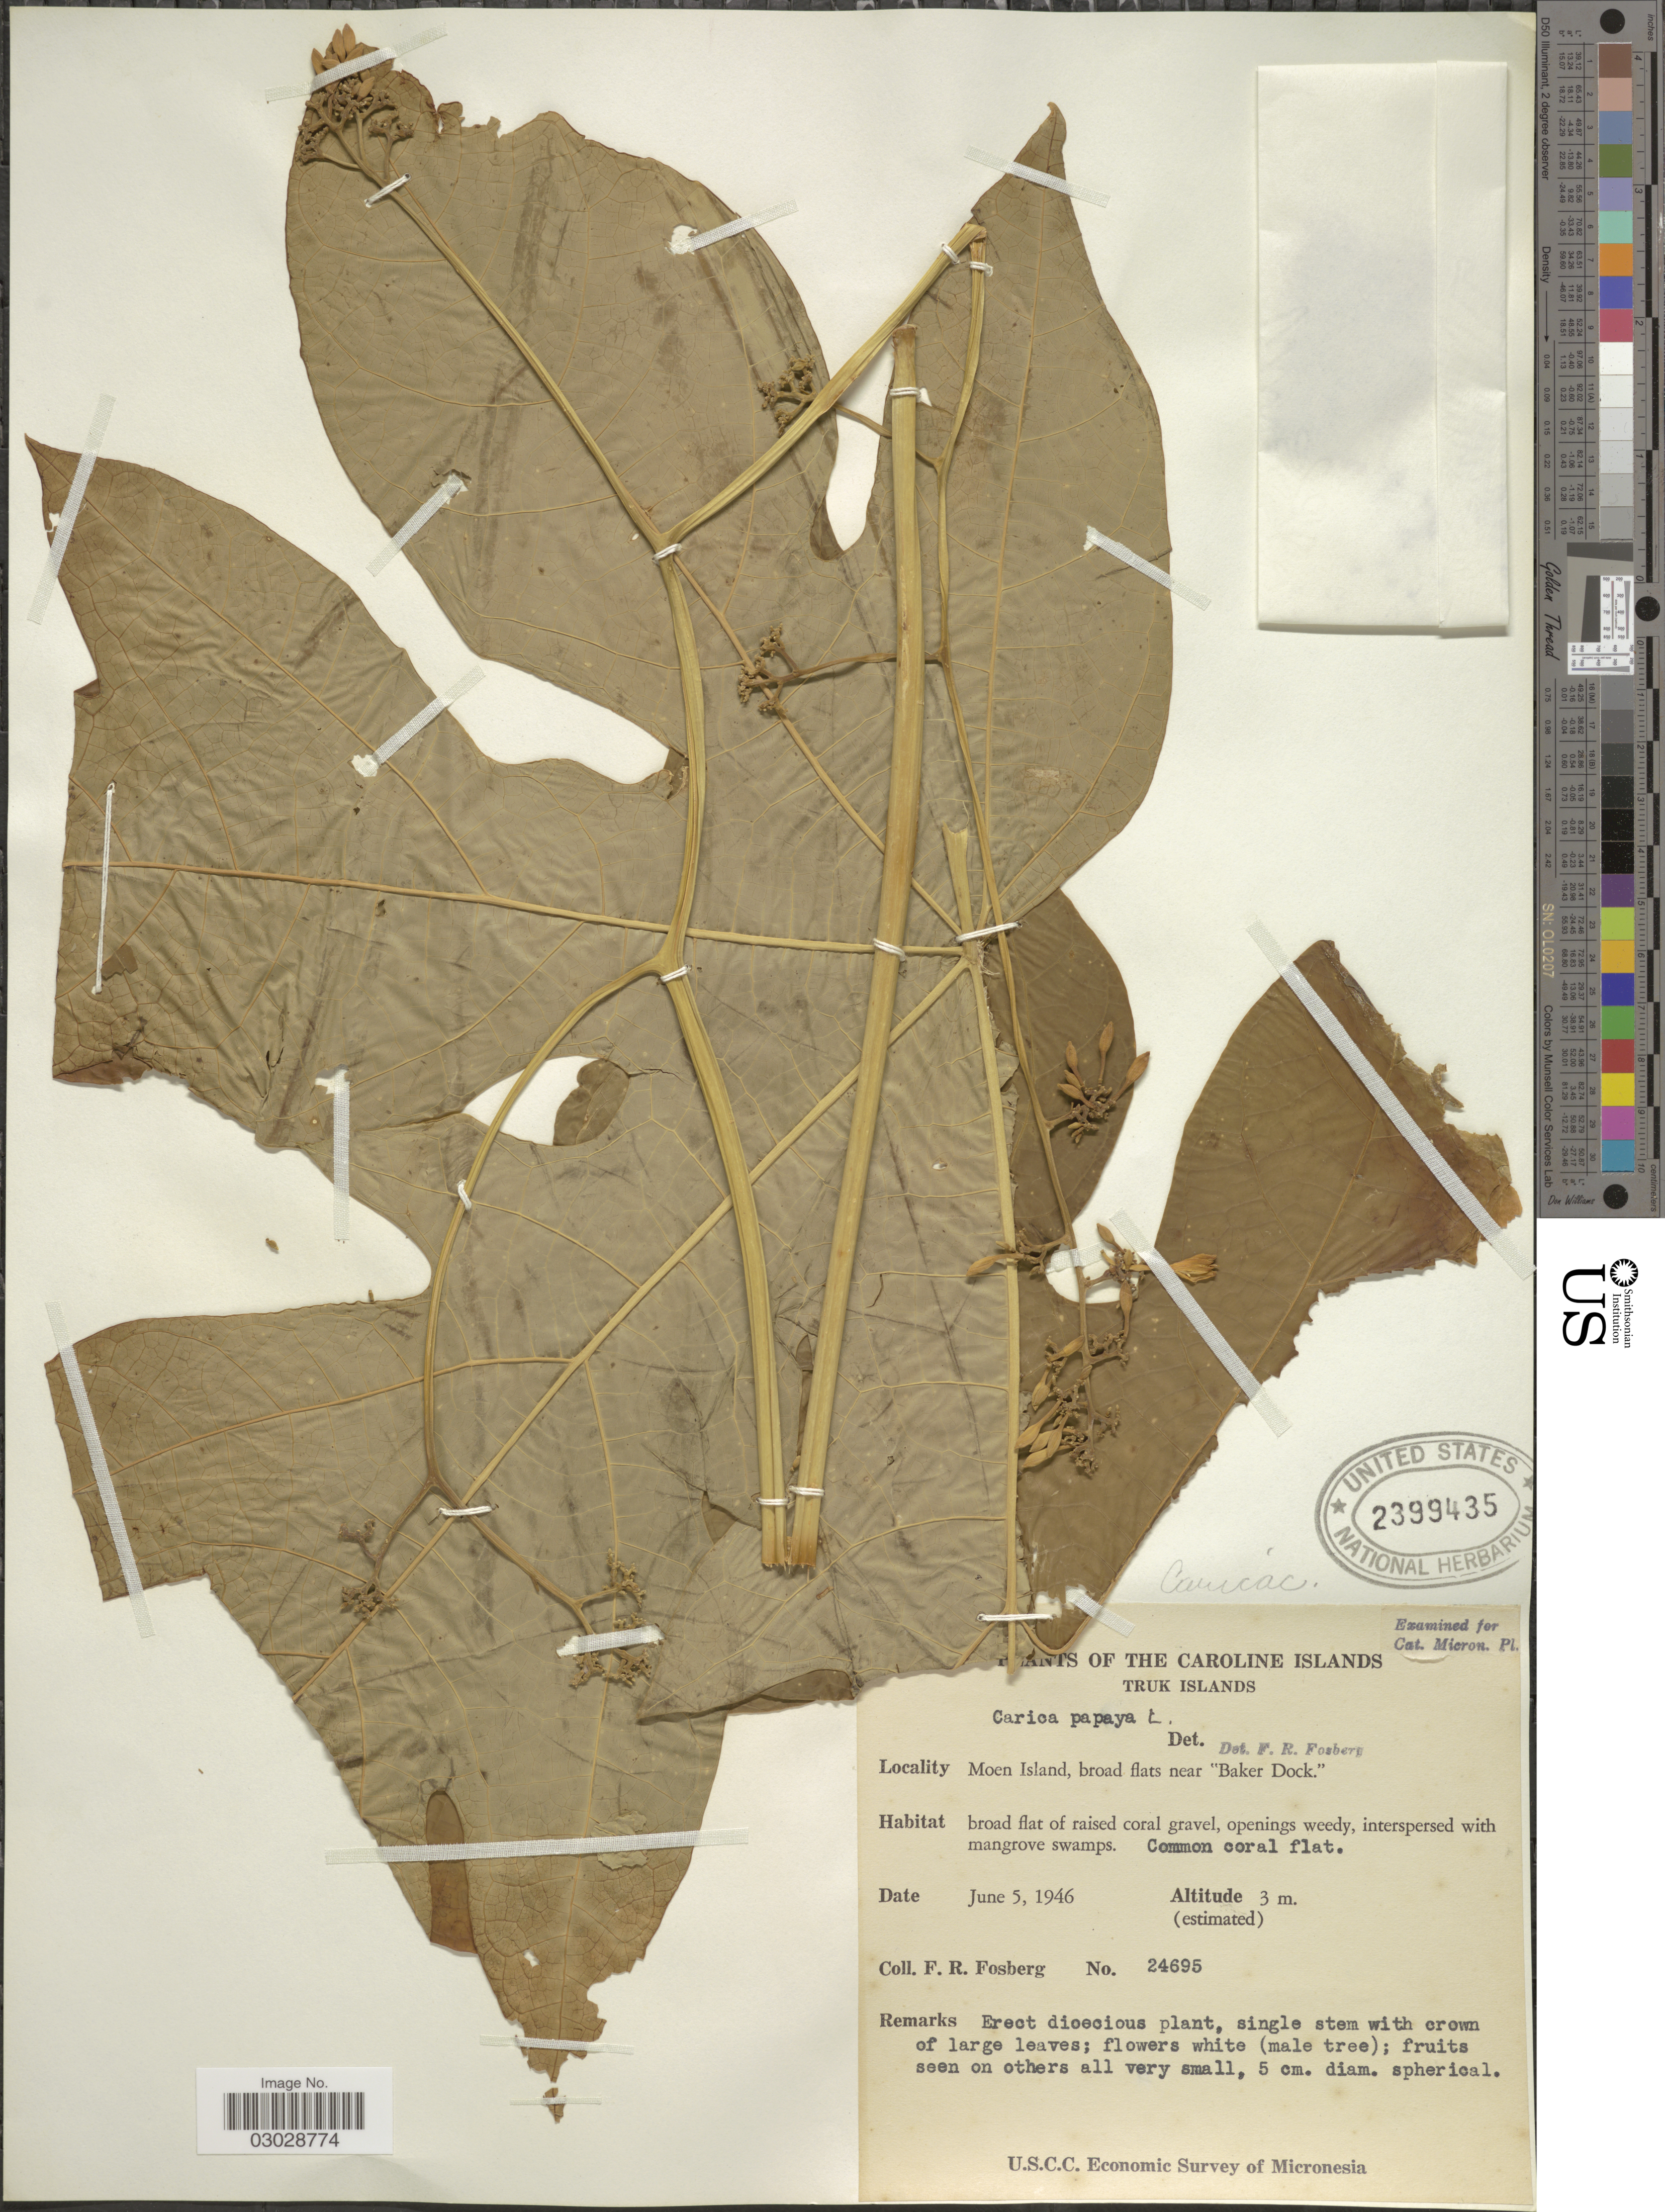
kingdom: Plantae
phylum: Tracheophyta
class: Magnoliopsida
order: Brassicales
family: Caricaceae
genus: Carica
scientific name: Carica papaya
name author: L.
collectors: F. R. Fosberg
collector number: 24695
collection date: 1946-06-05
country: Micronesia, Federated States of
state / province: Truk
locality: The Caroline Islands. Truk Islands. Moen Island, broad flats near "Baker Dock."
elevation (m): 3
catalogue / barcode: US 2399435